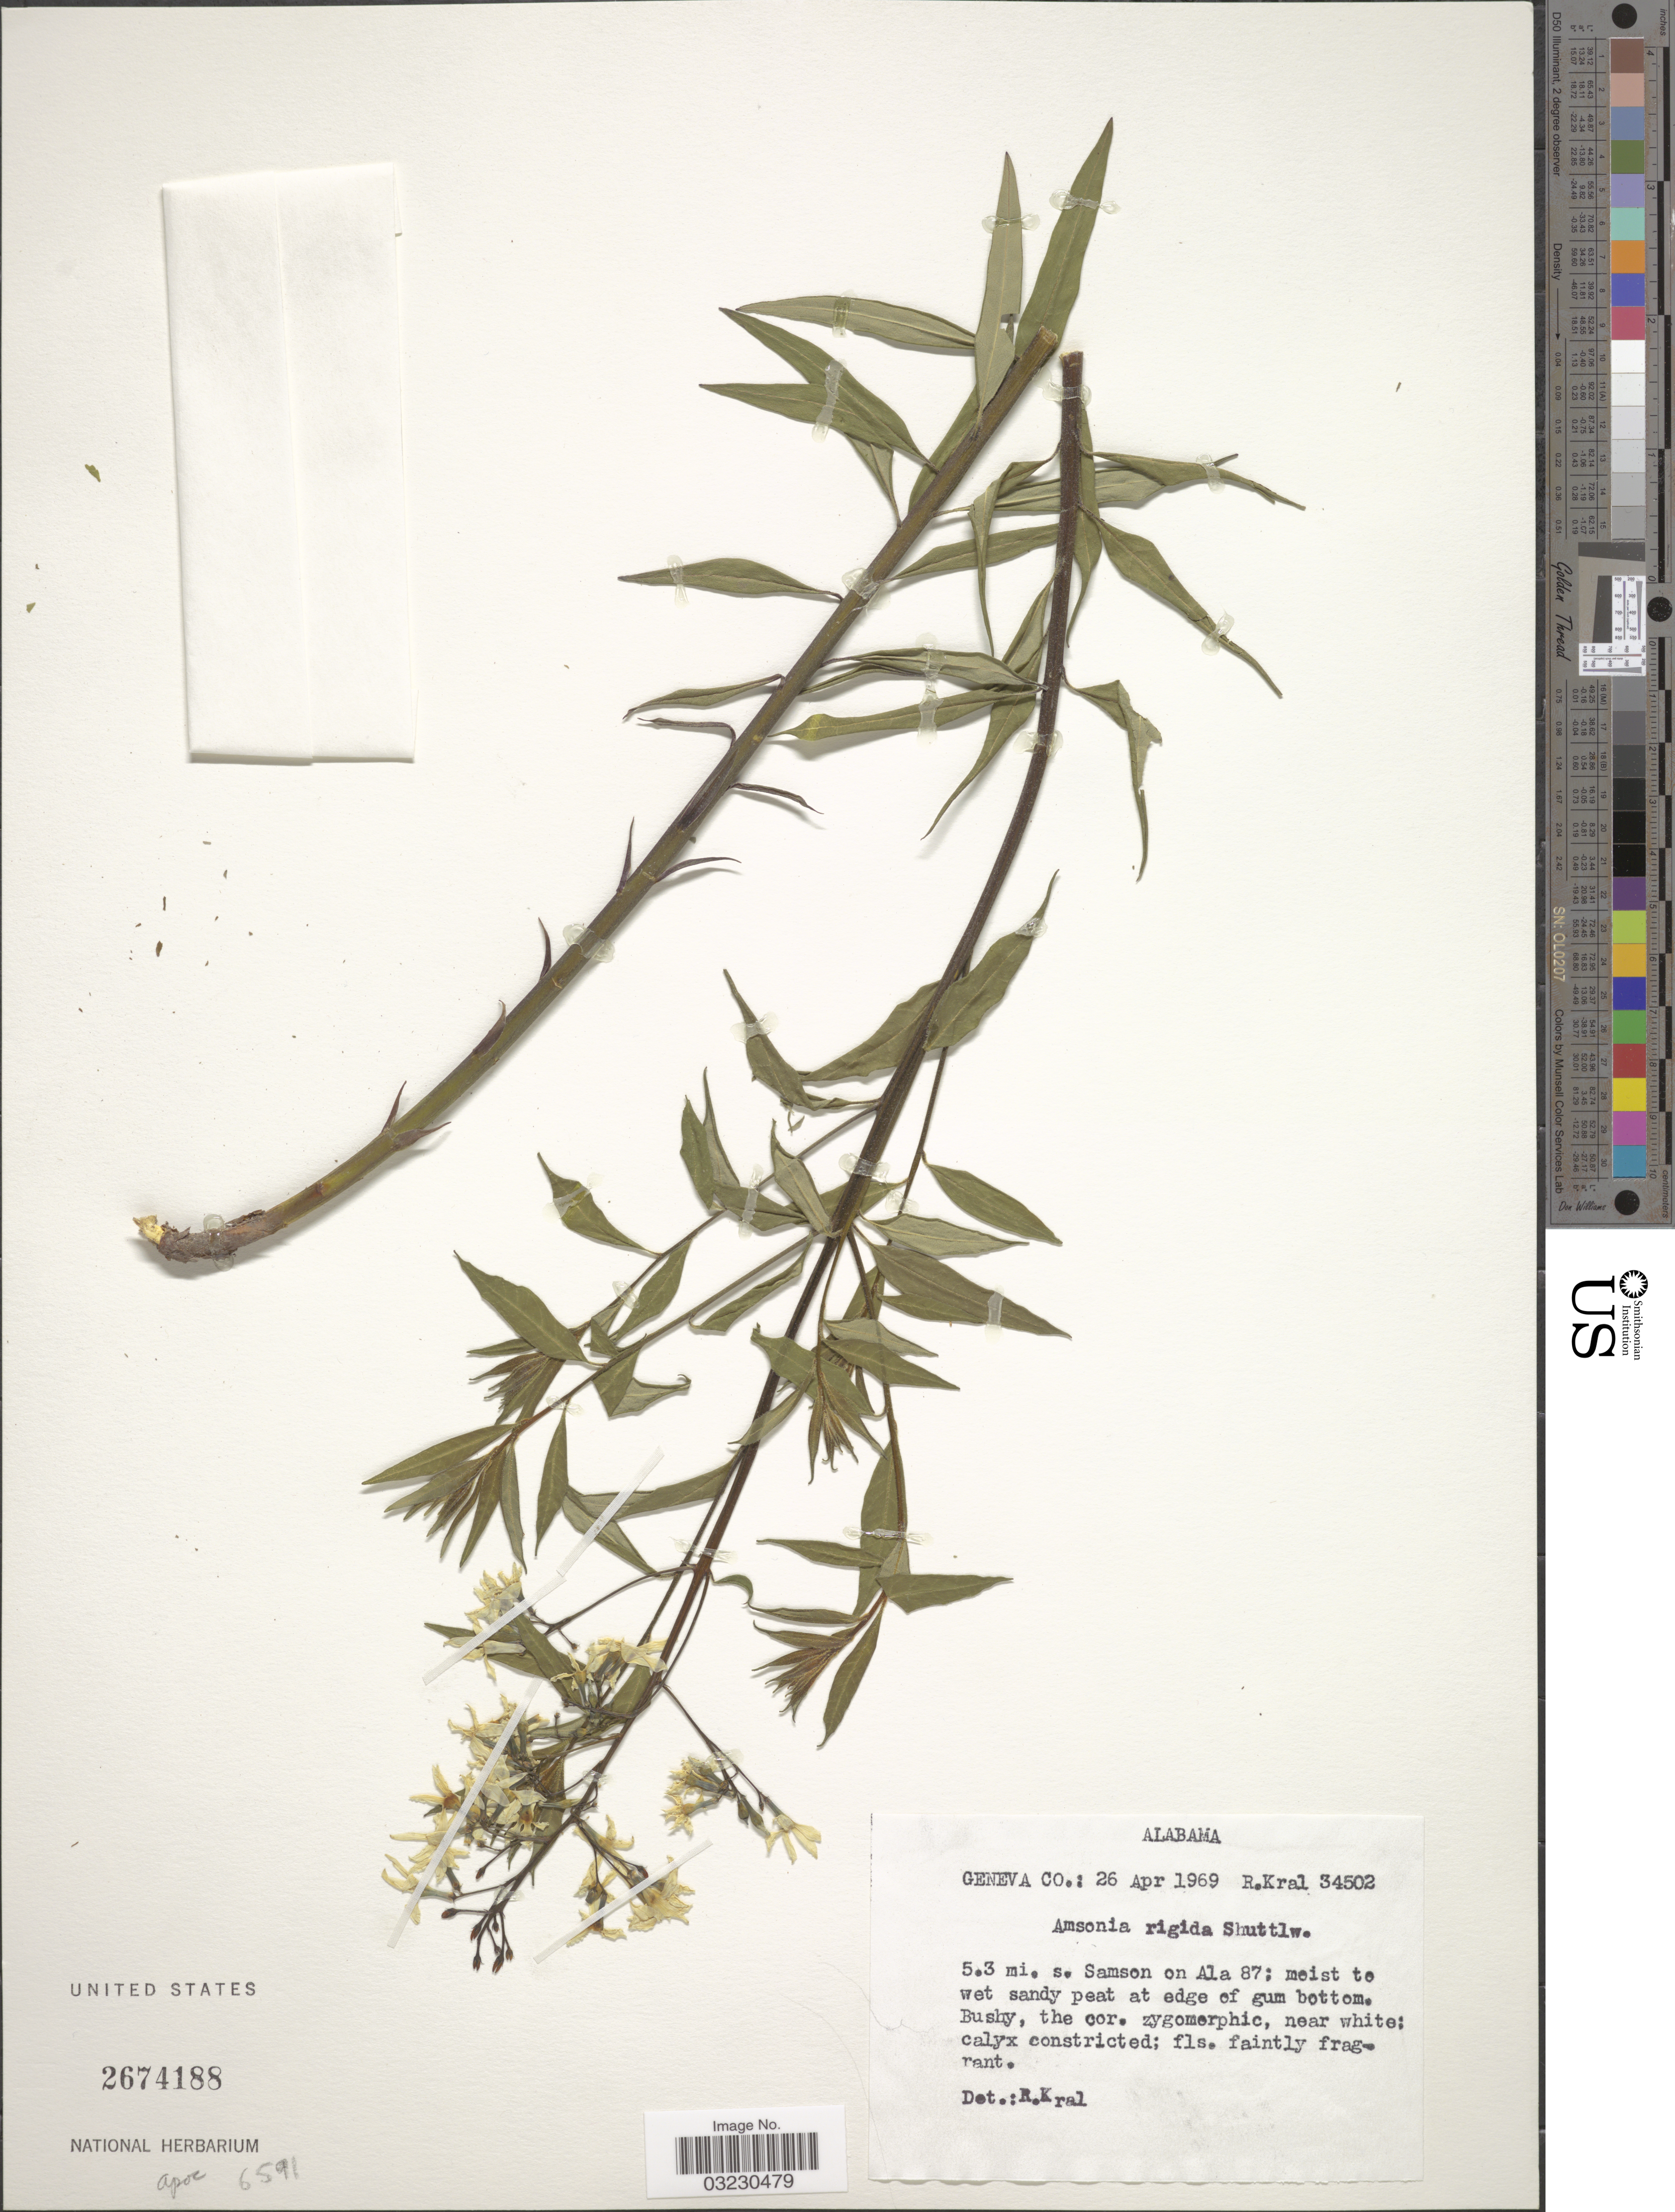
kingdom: Plantae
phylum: Tracheophyta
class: Magnoliopsida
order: Gentianales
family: Apocynaceae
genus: Amsonia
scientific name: Amsonia rigida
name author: Shuttlew. ex Small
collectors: R. Kral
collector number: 34502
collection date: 1969-04-26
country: United States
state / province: Alabama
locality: Geneva Co., 5.3 mi. s. Samson by Ala 87.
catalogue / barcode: US 2674188